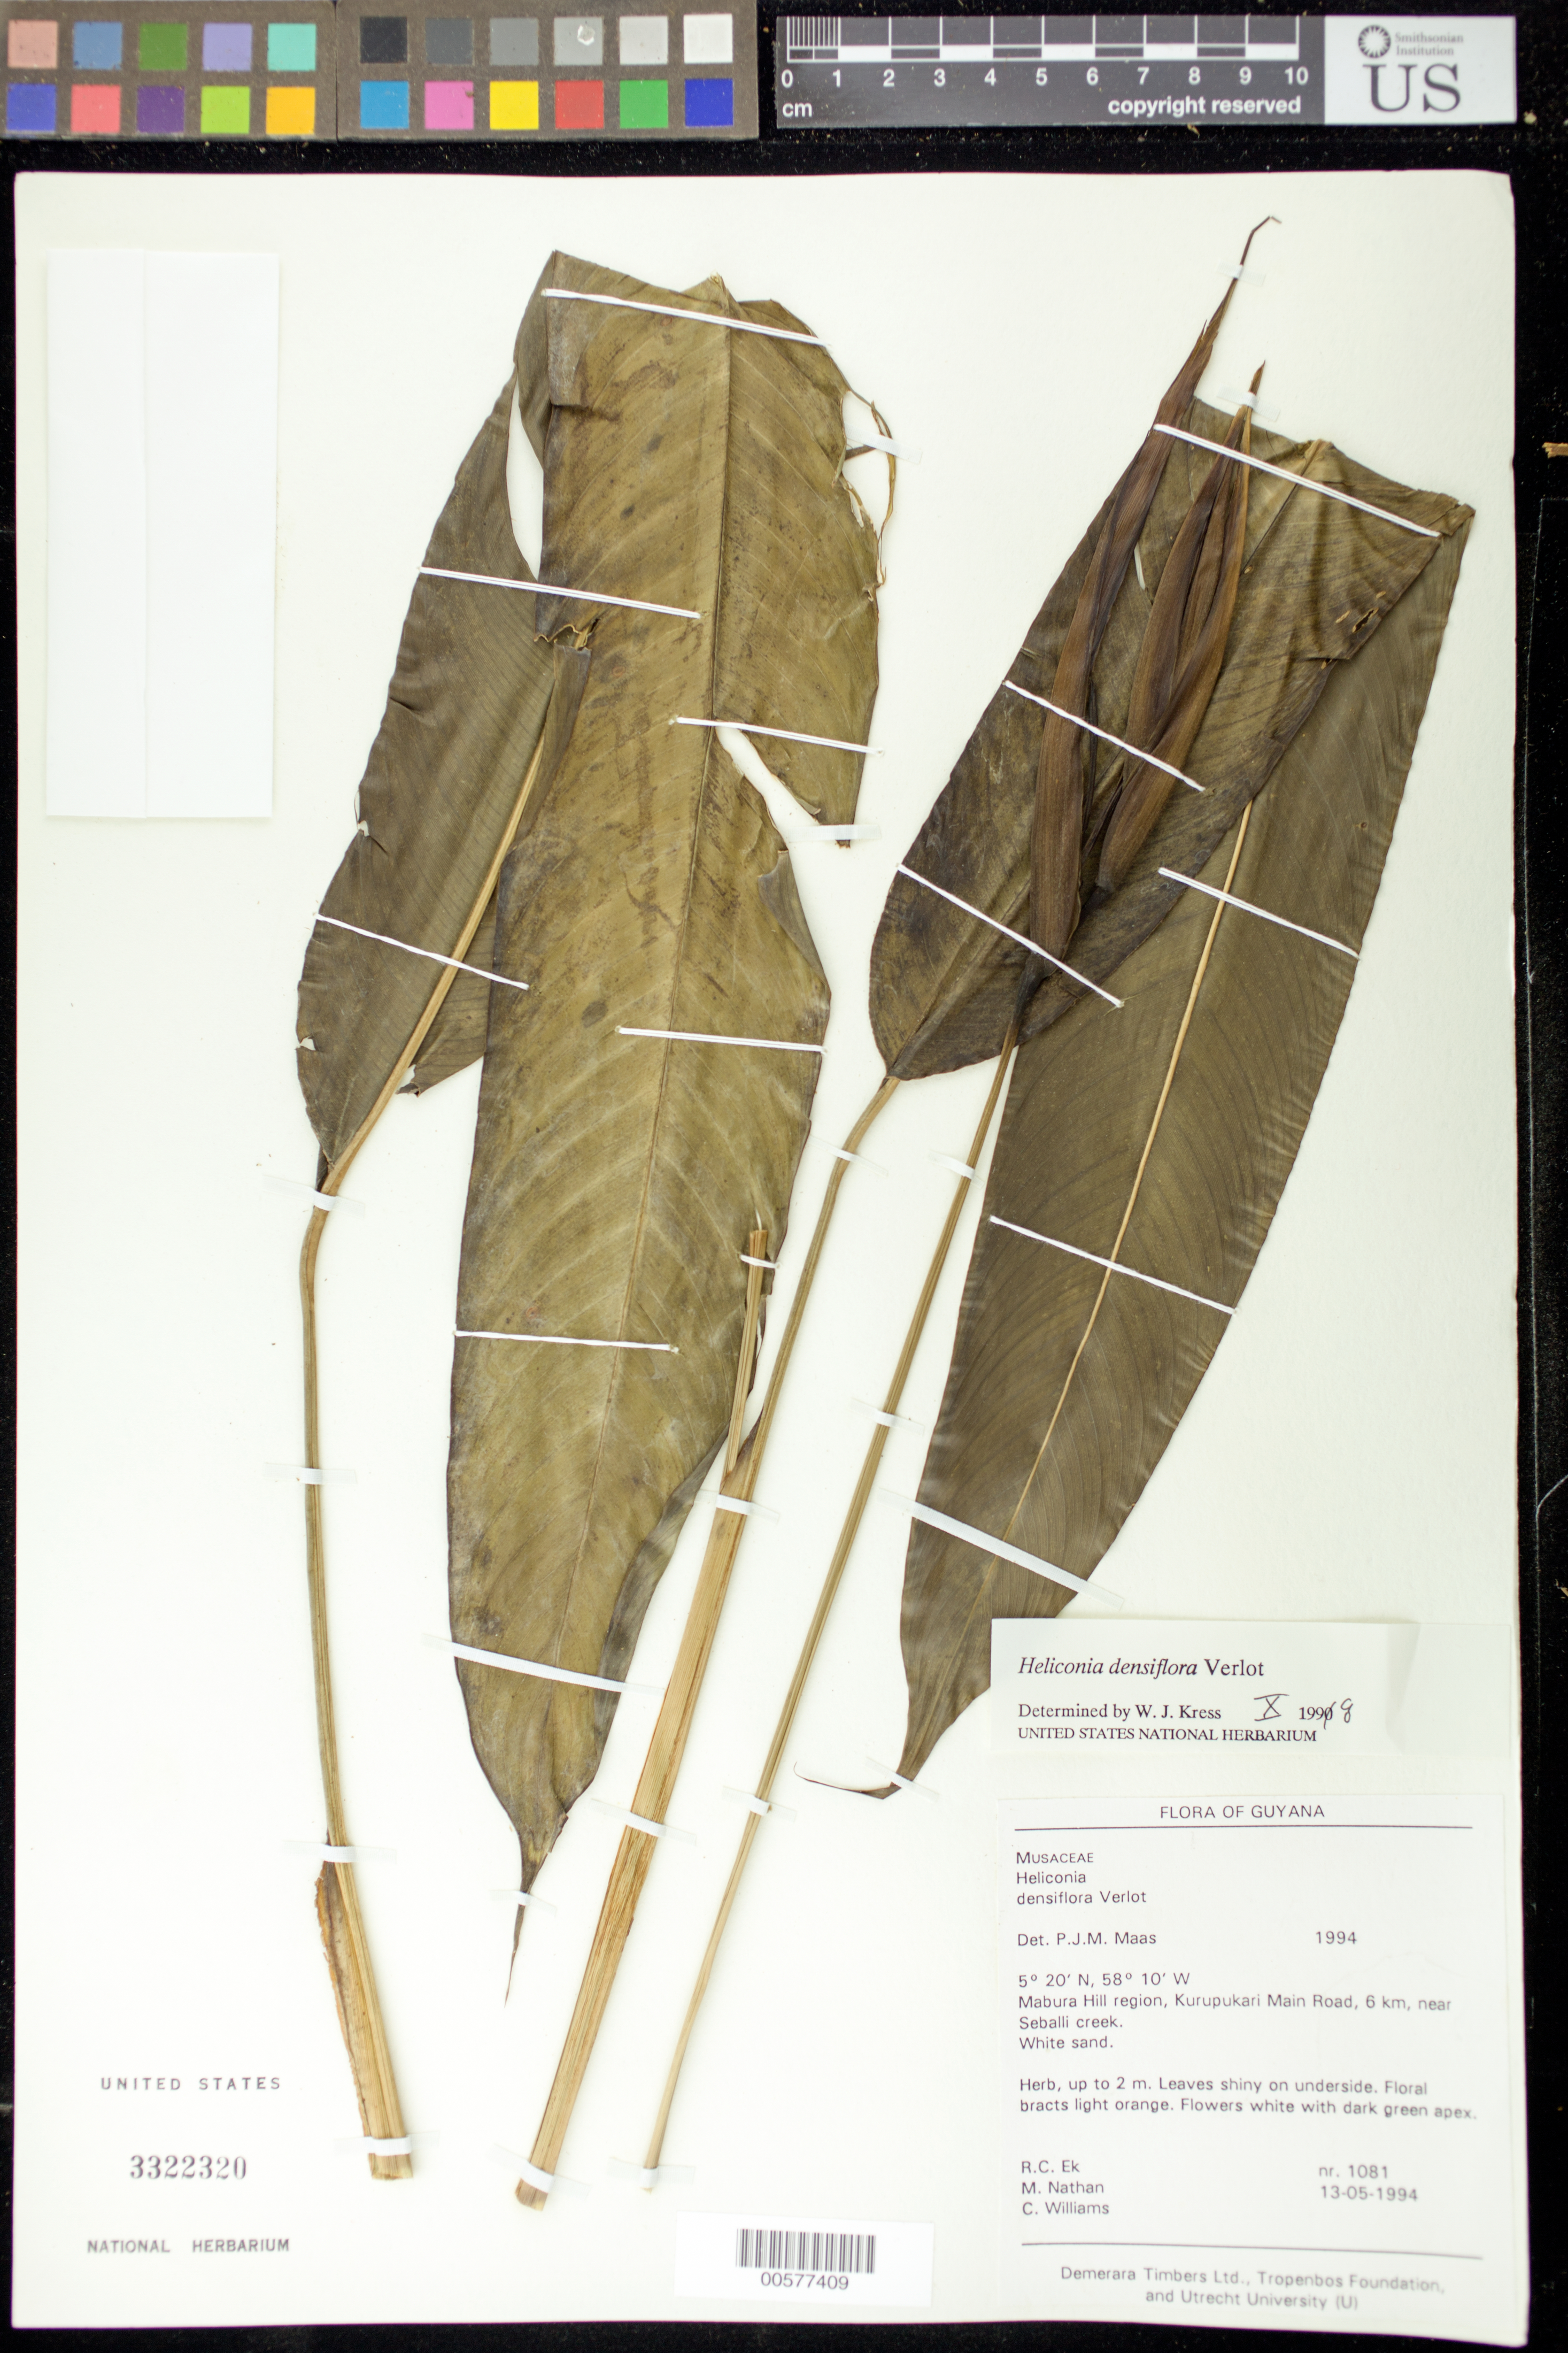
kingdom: Plantae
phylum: Tracheophyta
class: Liliopsida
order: Zingiberales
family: Heliconiaceae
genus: Heliconia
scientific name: Heliconia densiflora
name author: B. Verl.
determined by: Maas, Paul J. M.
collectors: R. C. Ek, M. Nathan & C. Williams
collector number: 1081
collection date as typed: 13-May-94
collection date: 1994-05-13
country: Guyana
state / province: U. Demerara-Berbice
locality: Mabura Hill, Kurupukari Main Road, 6 km, near Seballi Creek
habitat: White sand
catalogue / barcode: US 3322320